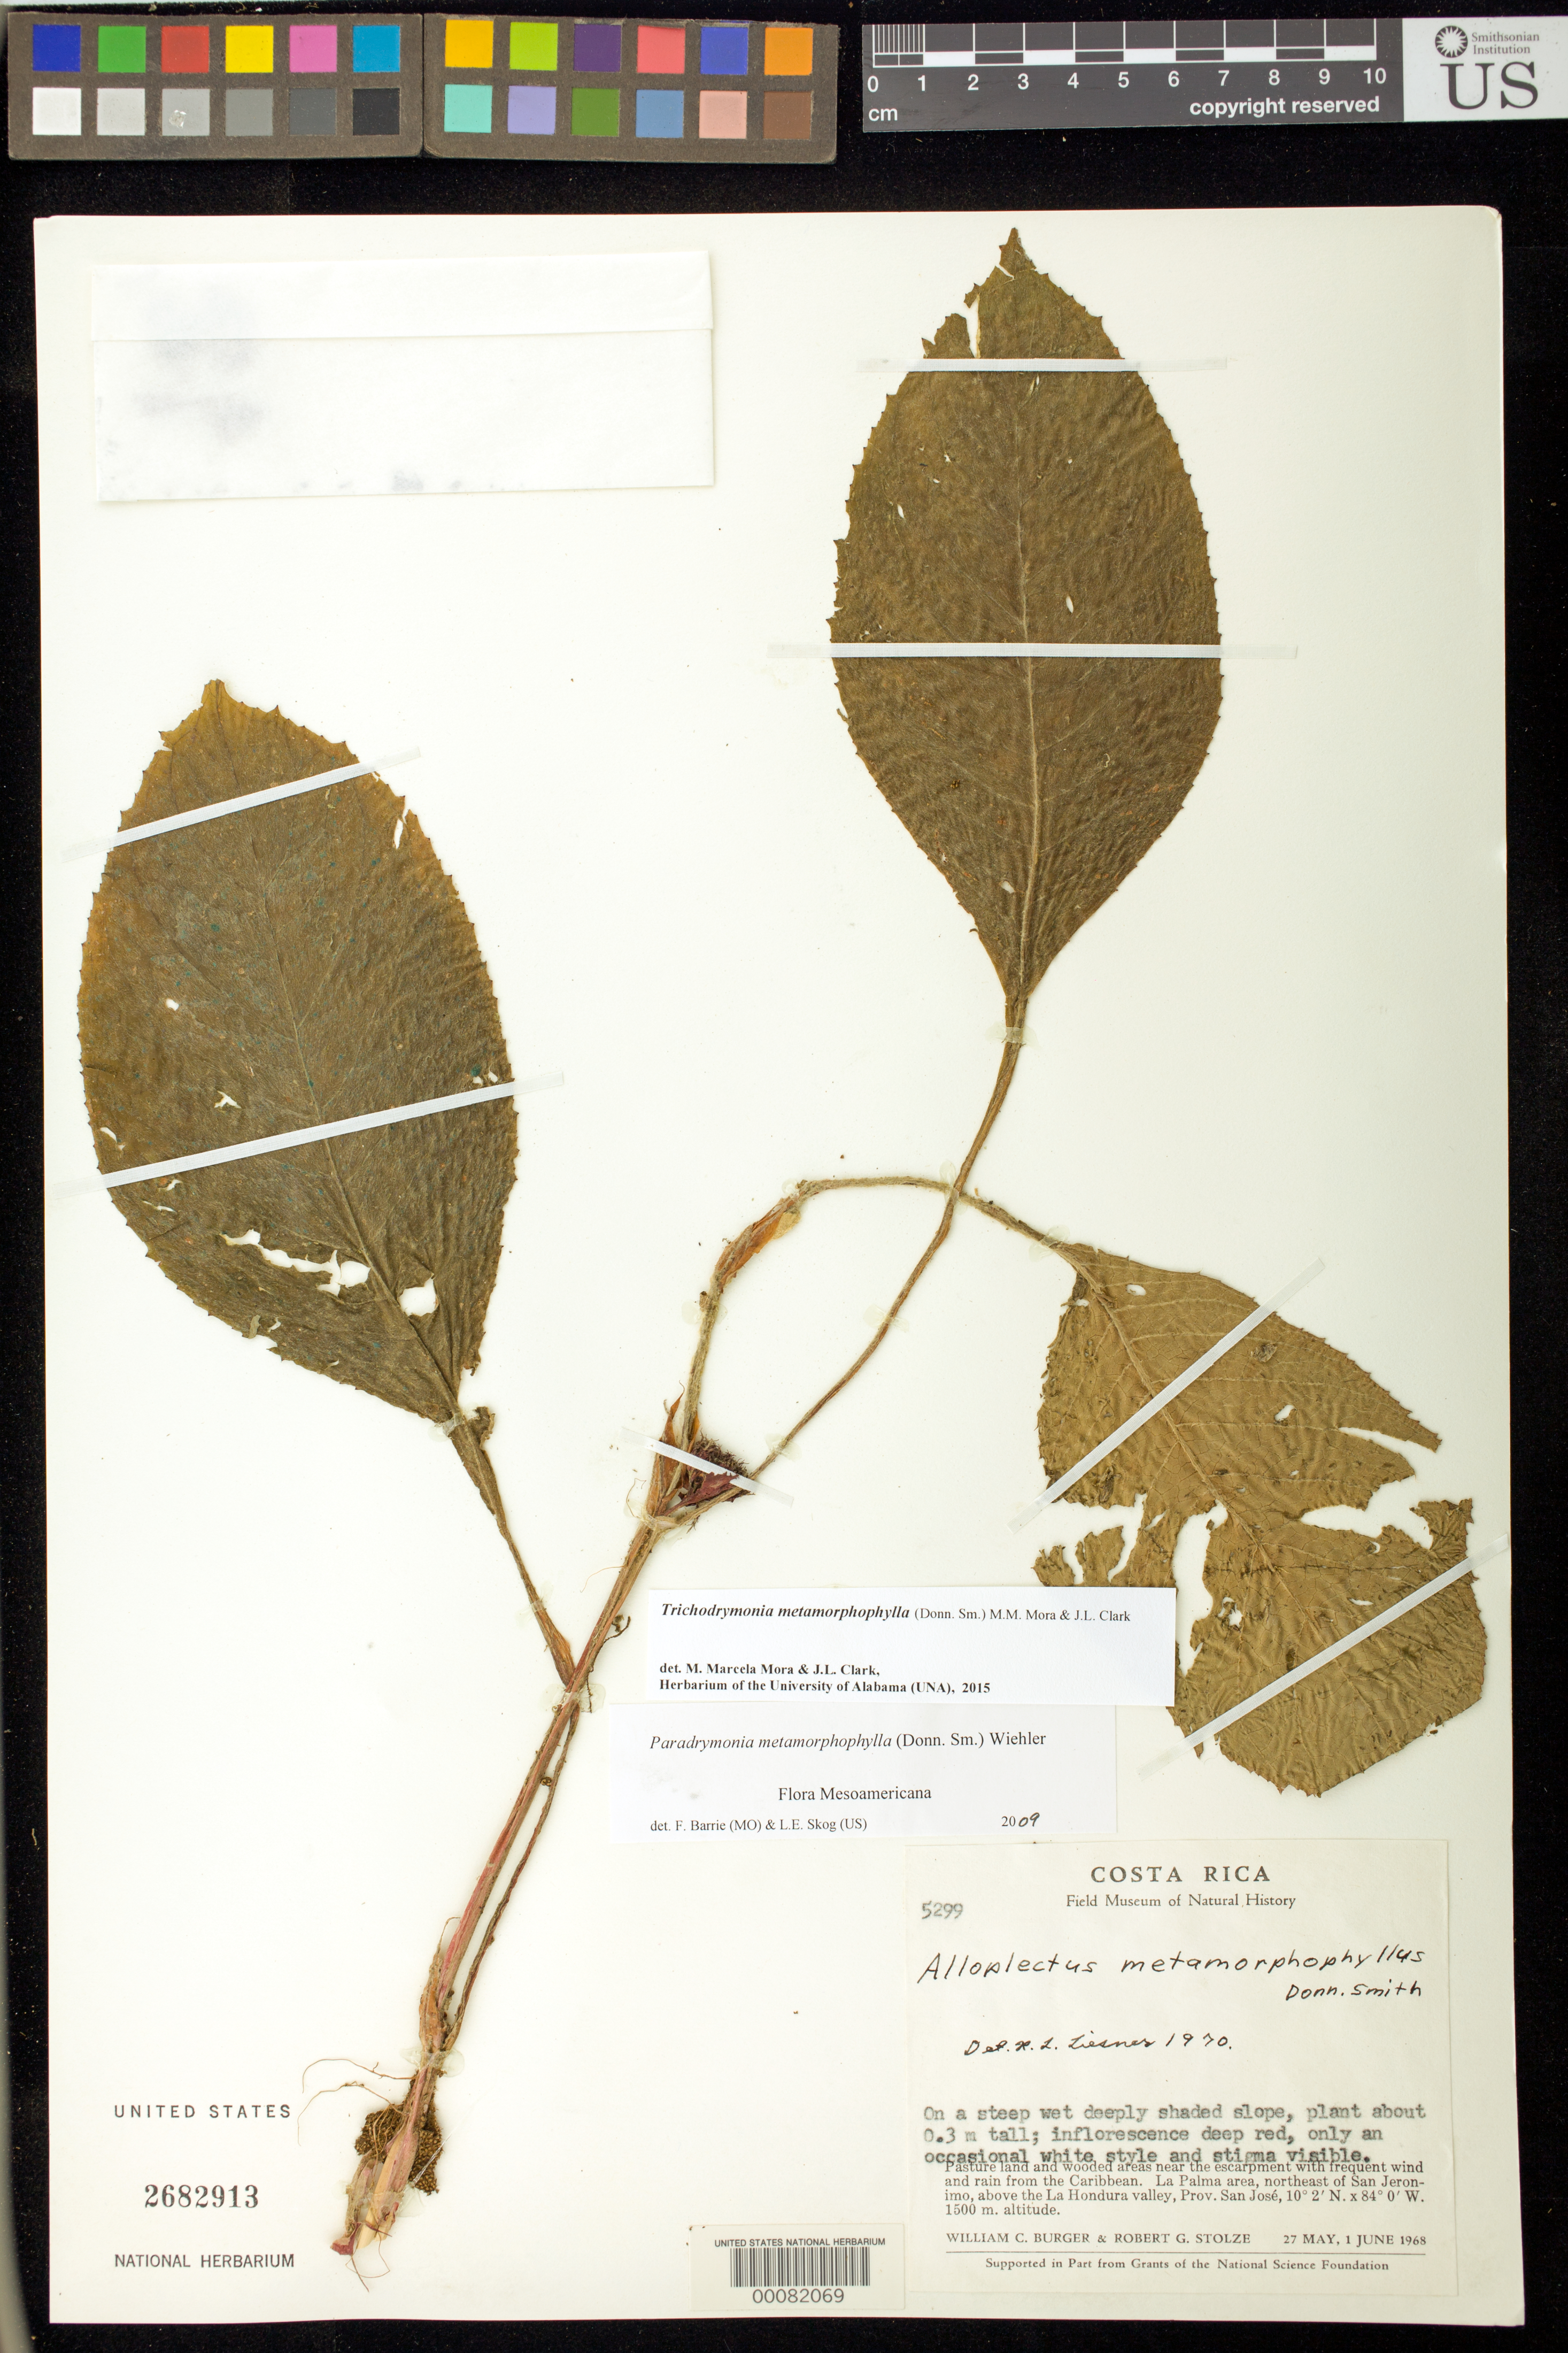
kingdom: Plantae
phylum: Tracheophyta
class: Magnoliopsida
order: Lamiales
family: Gesneriaceae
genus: Trichodrymonia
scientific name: Trichodrymonia metamorphophylla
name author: (Donn. Sm.) M.M. Mora & J.L. Clark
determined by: Mora, M. M.; Clark, J. L.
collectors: W. Burger & R. G. Stolze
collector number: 5299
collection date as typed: May-Jun 1968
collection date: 1968-05/1968-06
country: Costa Rica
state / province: San José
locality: La Palma area, NE of San Jeronimo, above the La Hondura Valley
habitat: Pasture land & woods with frequent wind & rain from caribbean; on a steep wet deeply shaded slope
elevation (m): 1500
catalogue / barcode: US 2682913